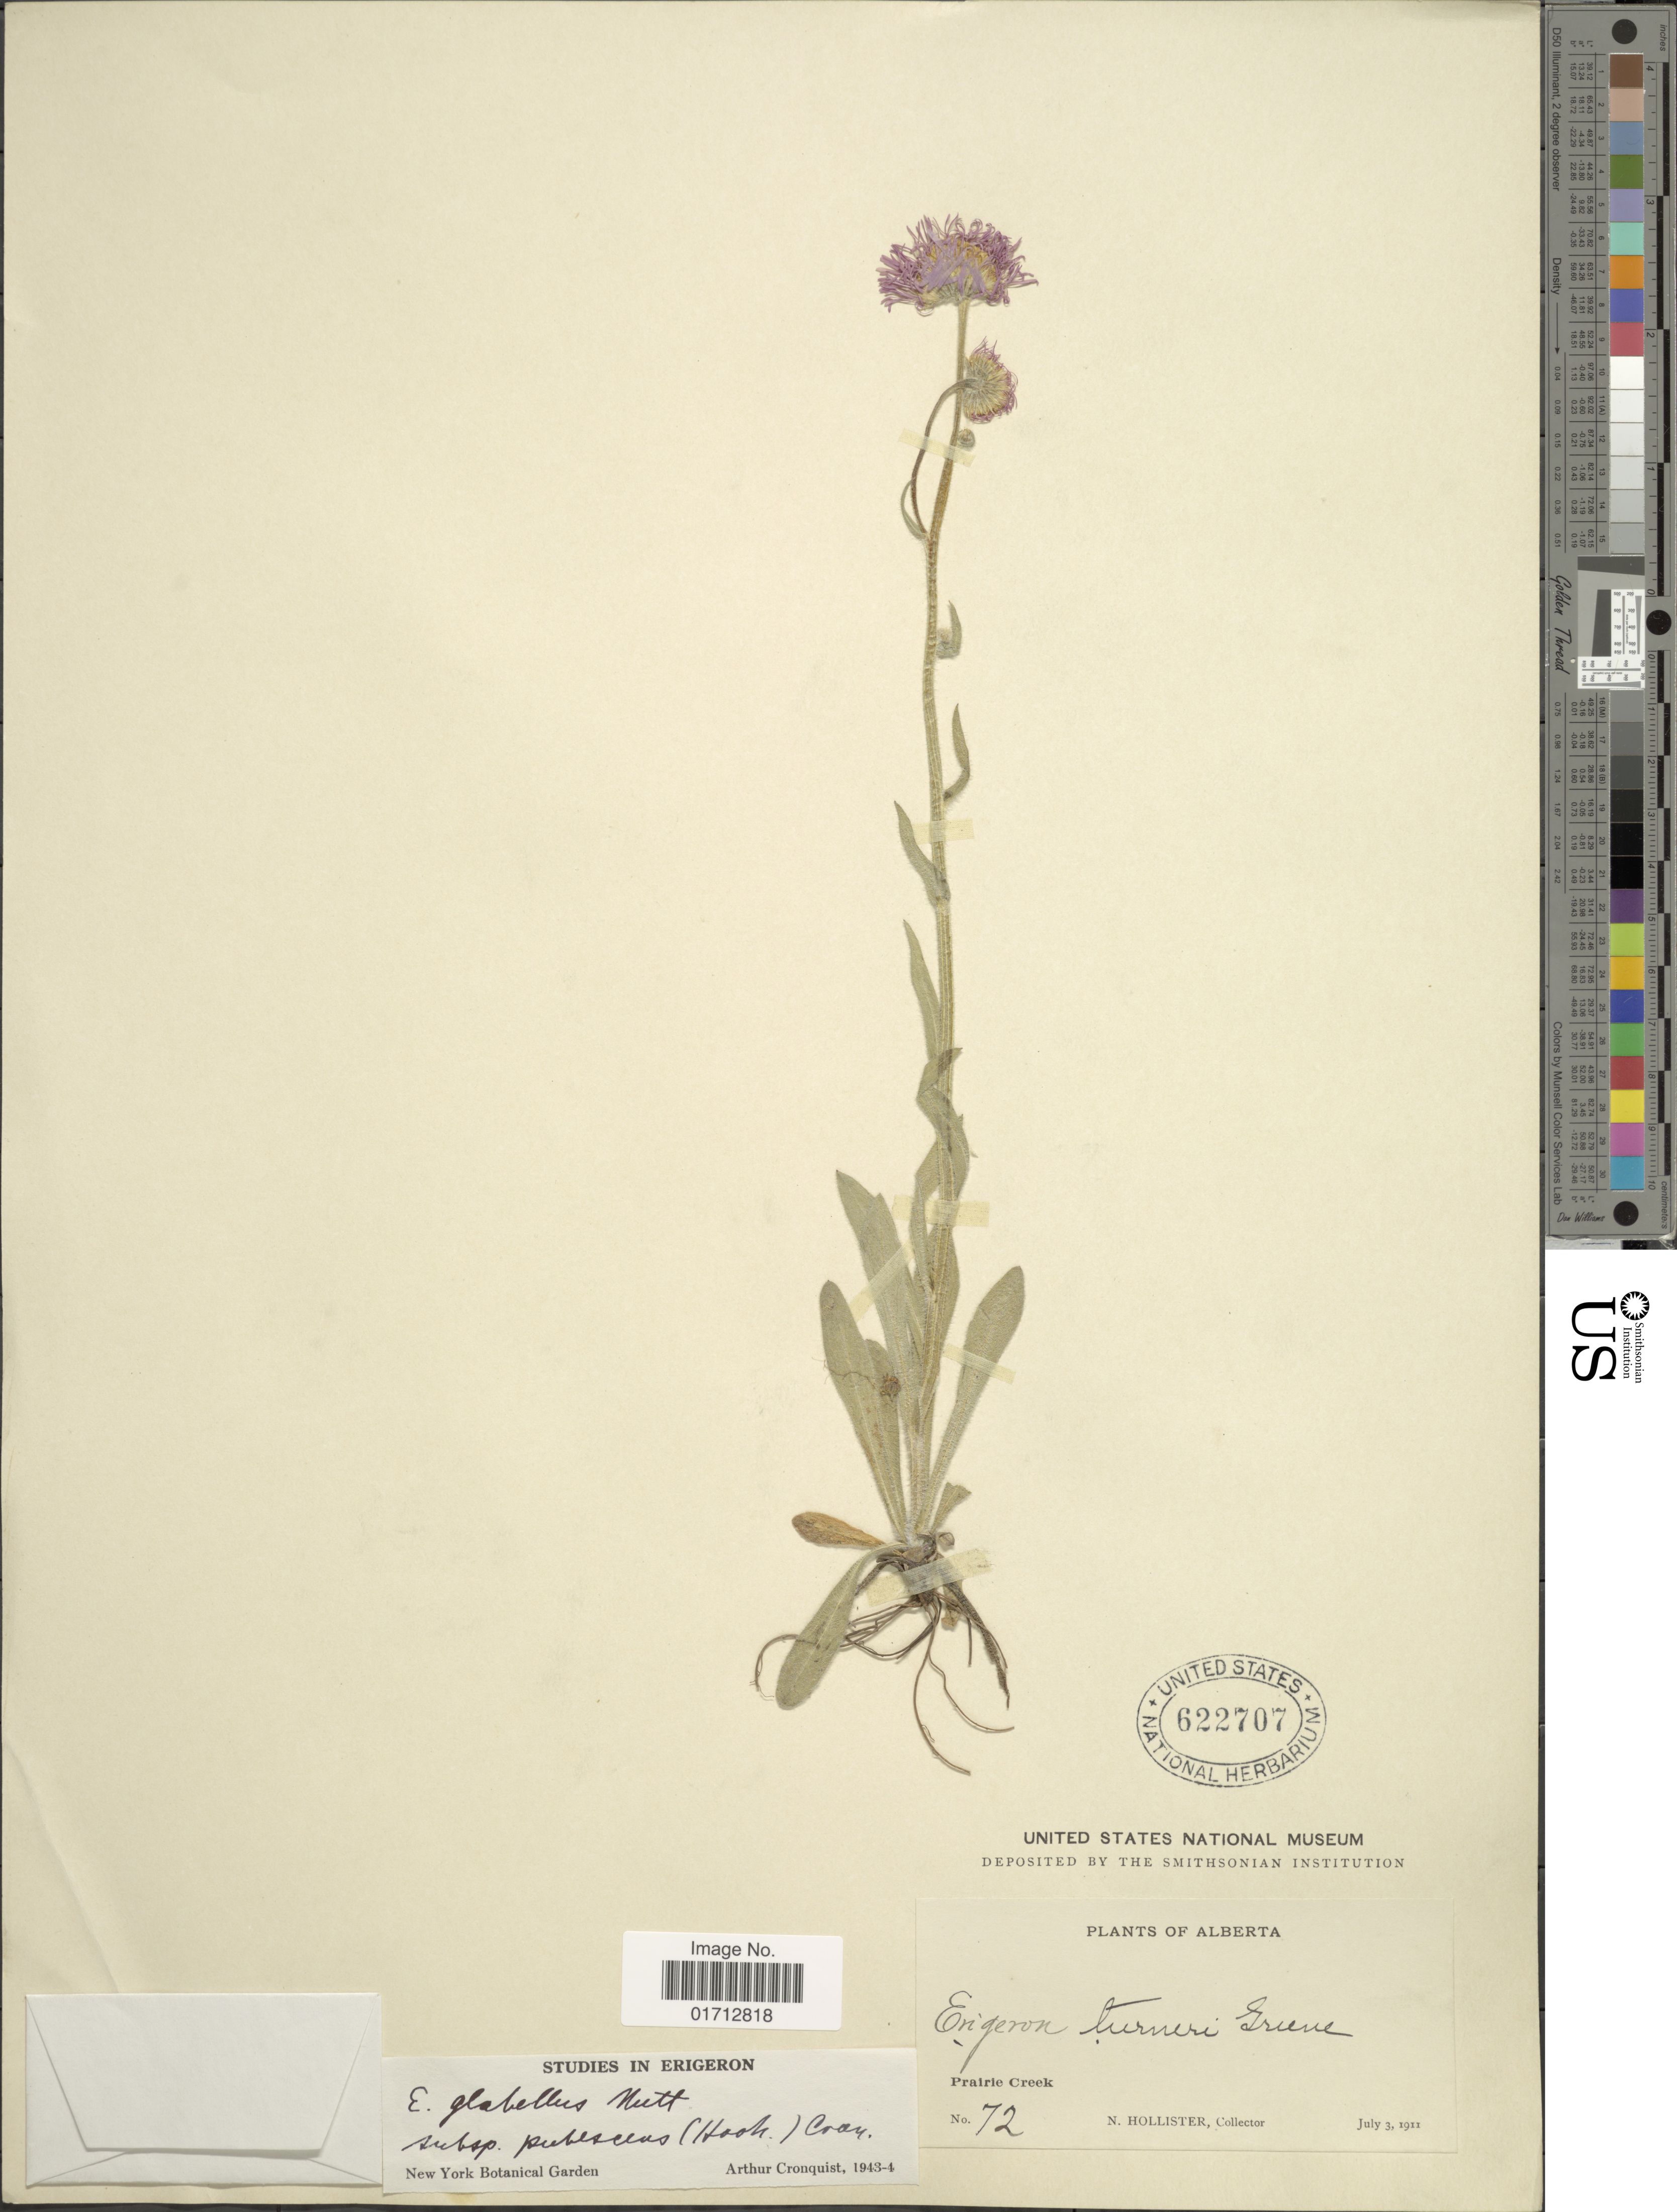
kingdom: Plantae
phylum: Tracheophyta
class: Magnoliopsida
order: Asterales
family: Asteraceae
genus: Erigeron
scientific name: Erigeron glabellus subsp. pubescens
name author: (Hook.) Cronq.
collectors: N. Hollister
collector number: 72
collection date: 1911-07-03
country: Canada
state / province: Alberta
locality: Prairie Creek.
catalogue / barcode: US 622707